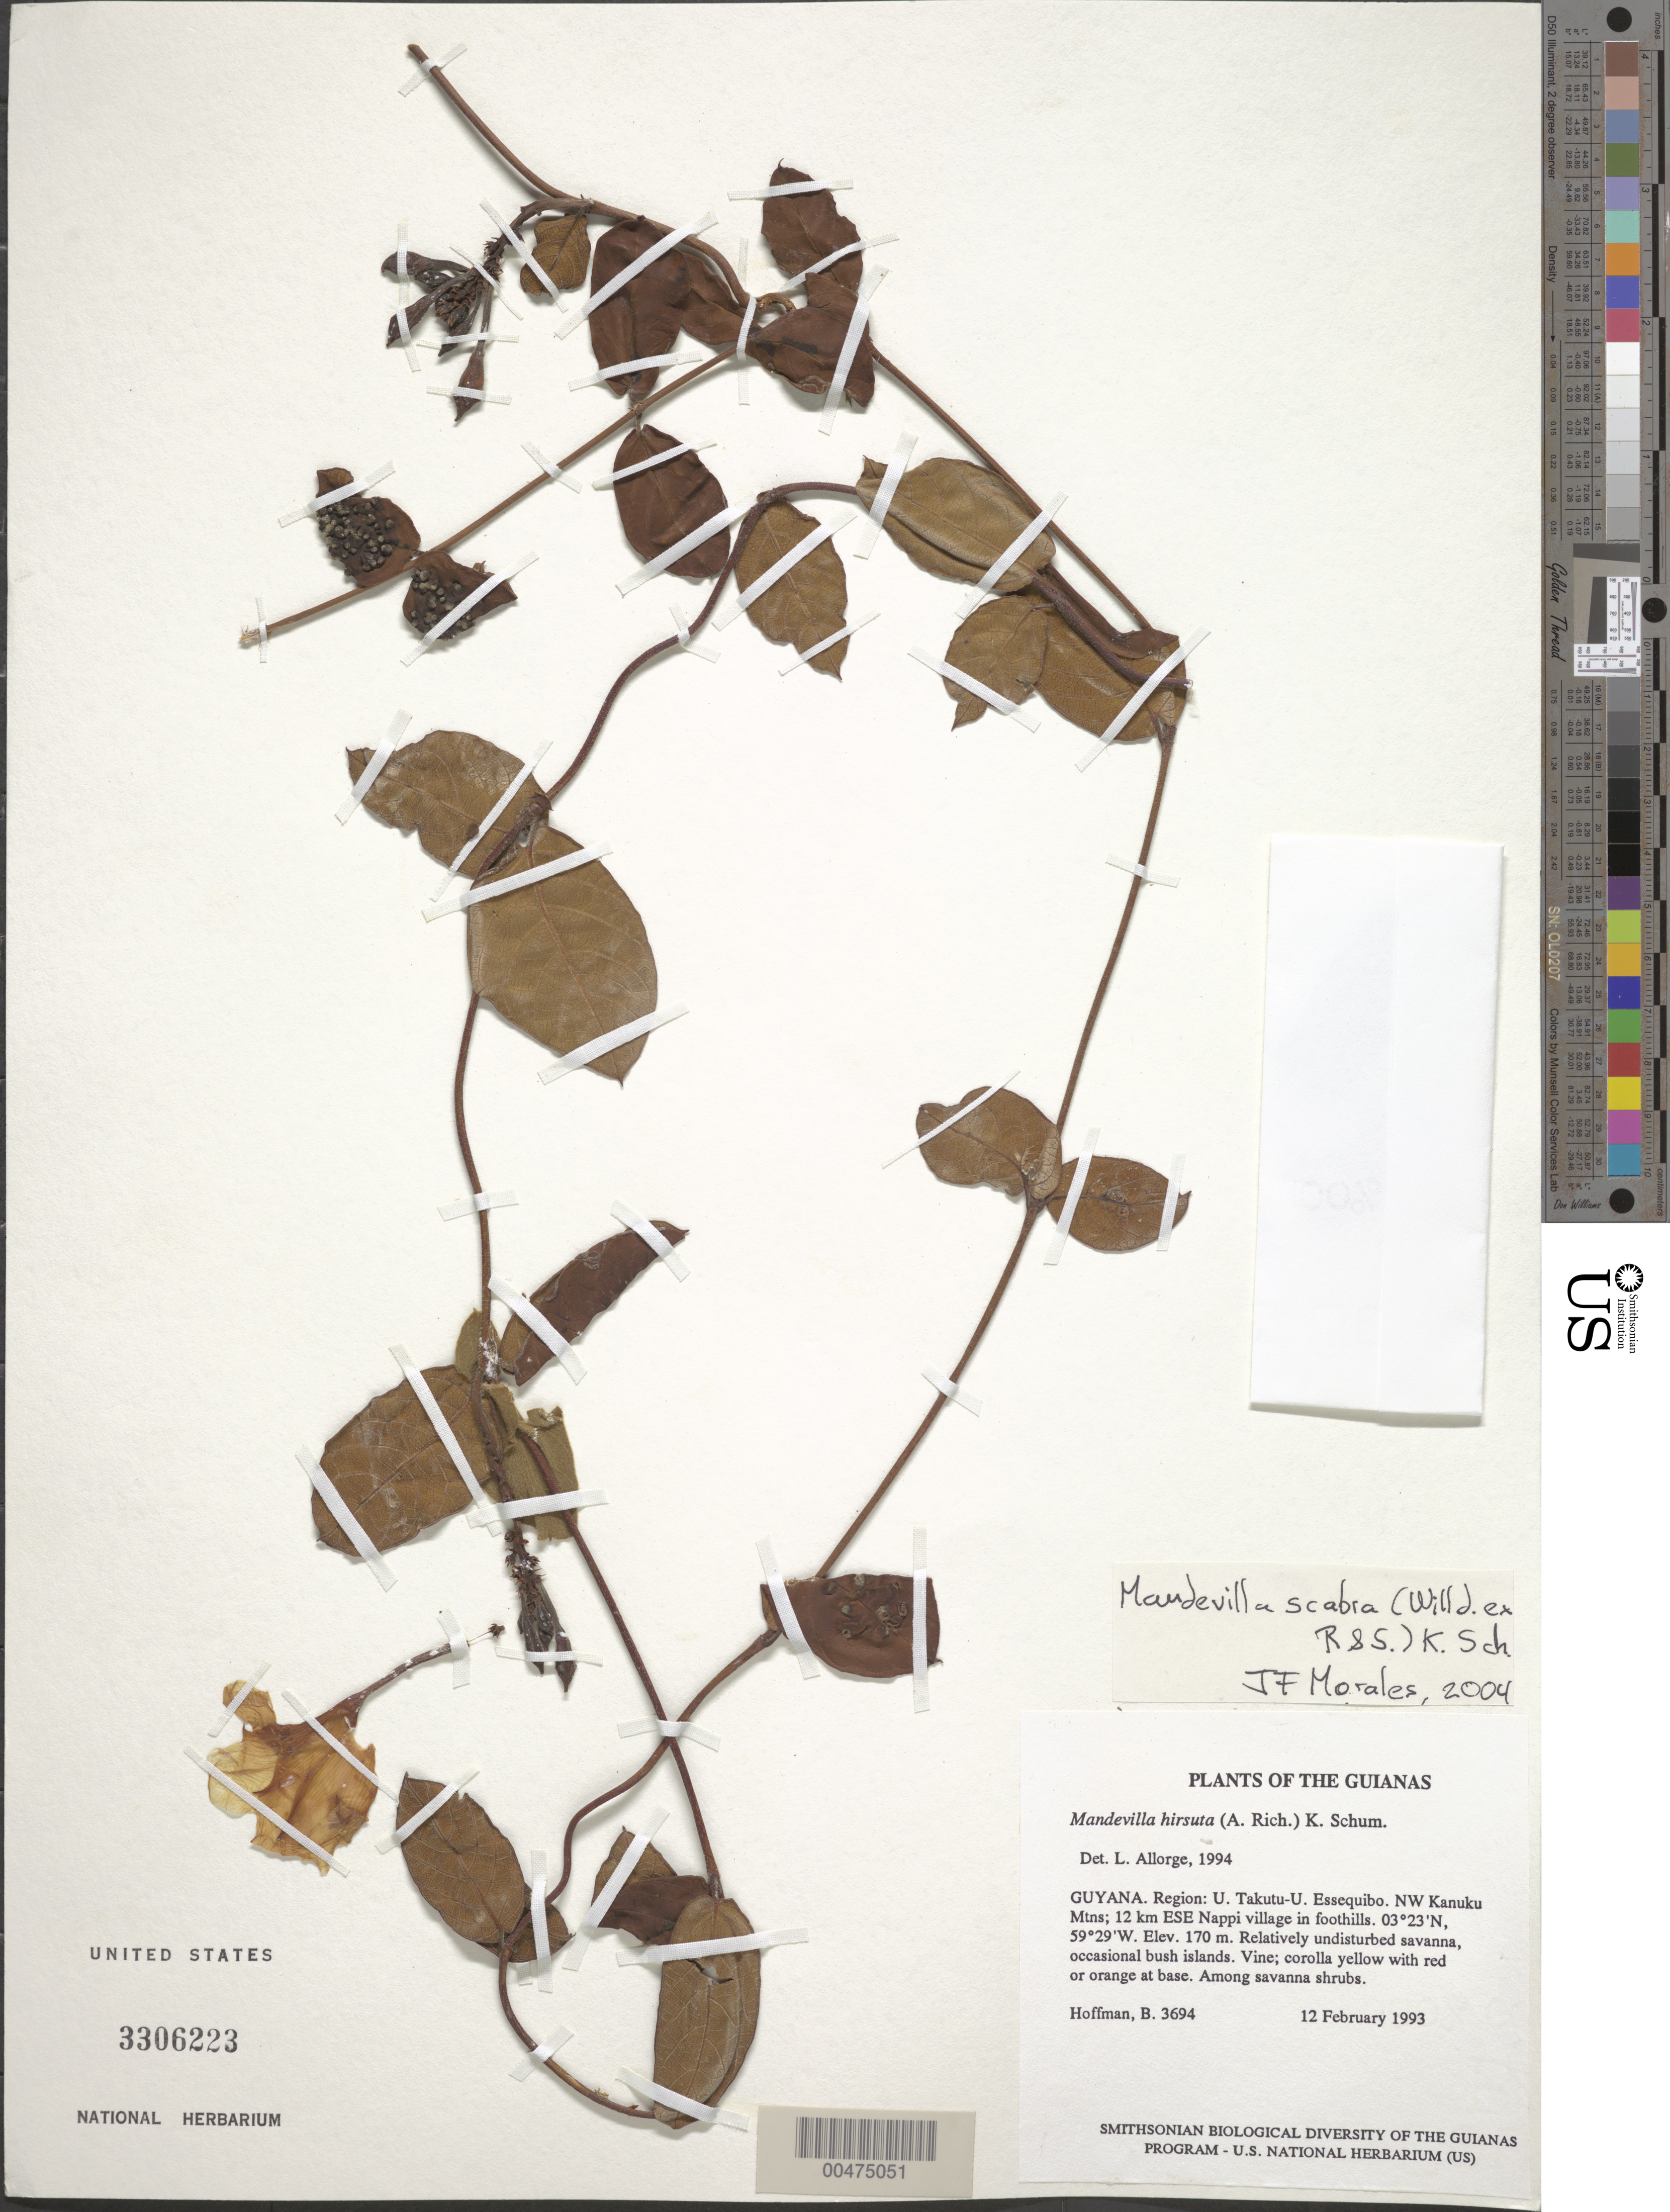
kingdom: Plantae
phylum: Tracheophyta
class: Magnoliopsida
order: Gentianales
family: Apocynaceae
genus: Mandevilla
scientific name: Mandevilla scabra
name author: (Hoffmanns. ex Roem. & Schult.) K. Schum.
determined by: Morales, J. F.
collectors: B. Hoffman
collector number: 3694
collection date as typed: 12 February 1993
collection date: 1993-02-12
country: Guyana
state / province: U. Takutu-U. Essequibo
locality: NW Kanuku Mountains; 12 km ESE of Nappi village in foothills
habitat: Relatively undisturbed savanna, occasional bush islands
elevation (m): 170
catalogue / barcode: US 3306223